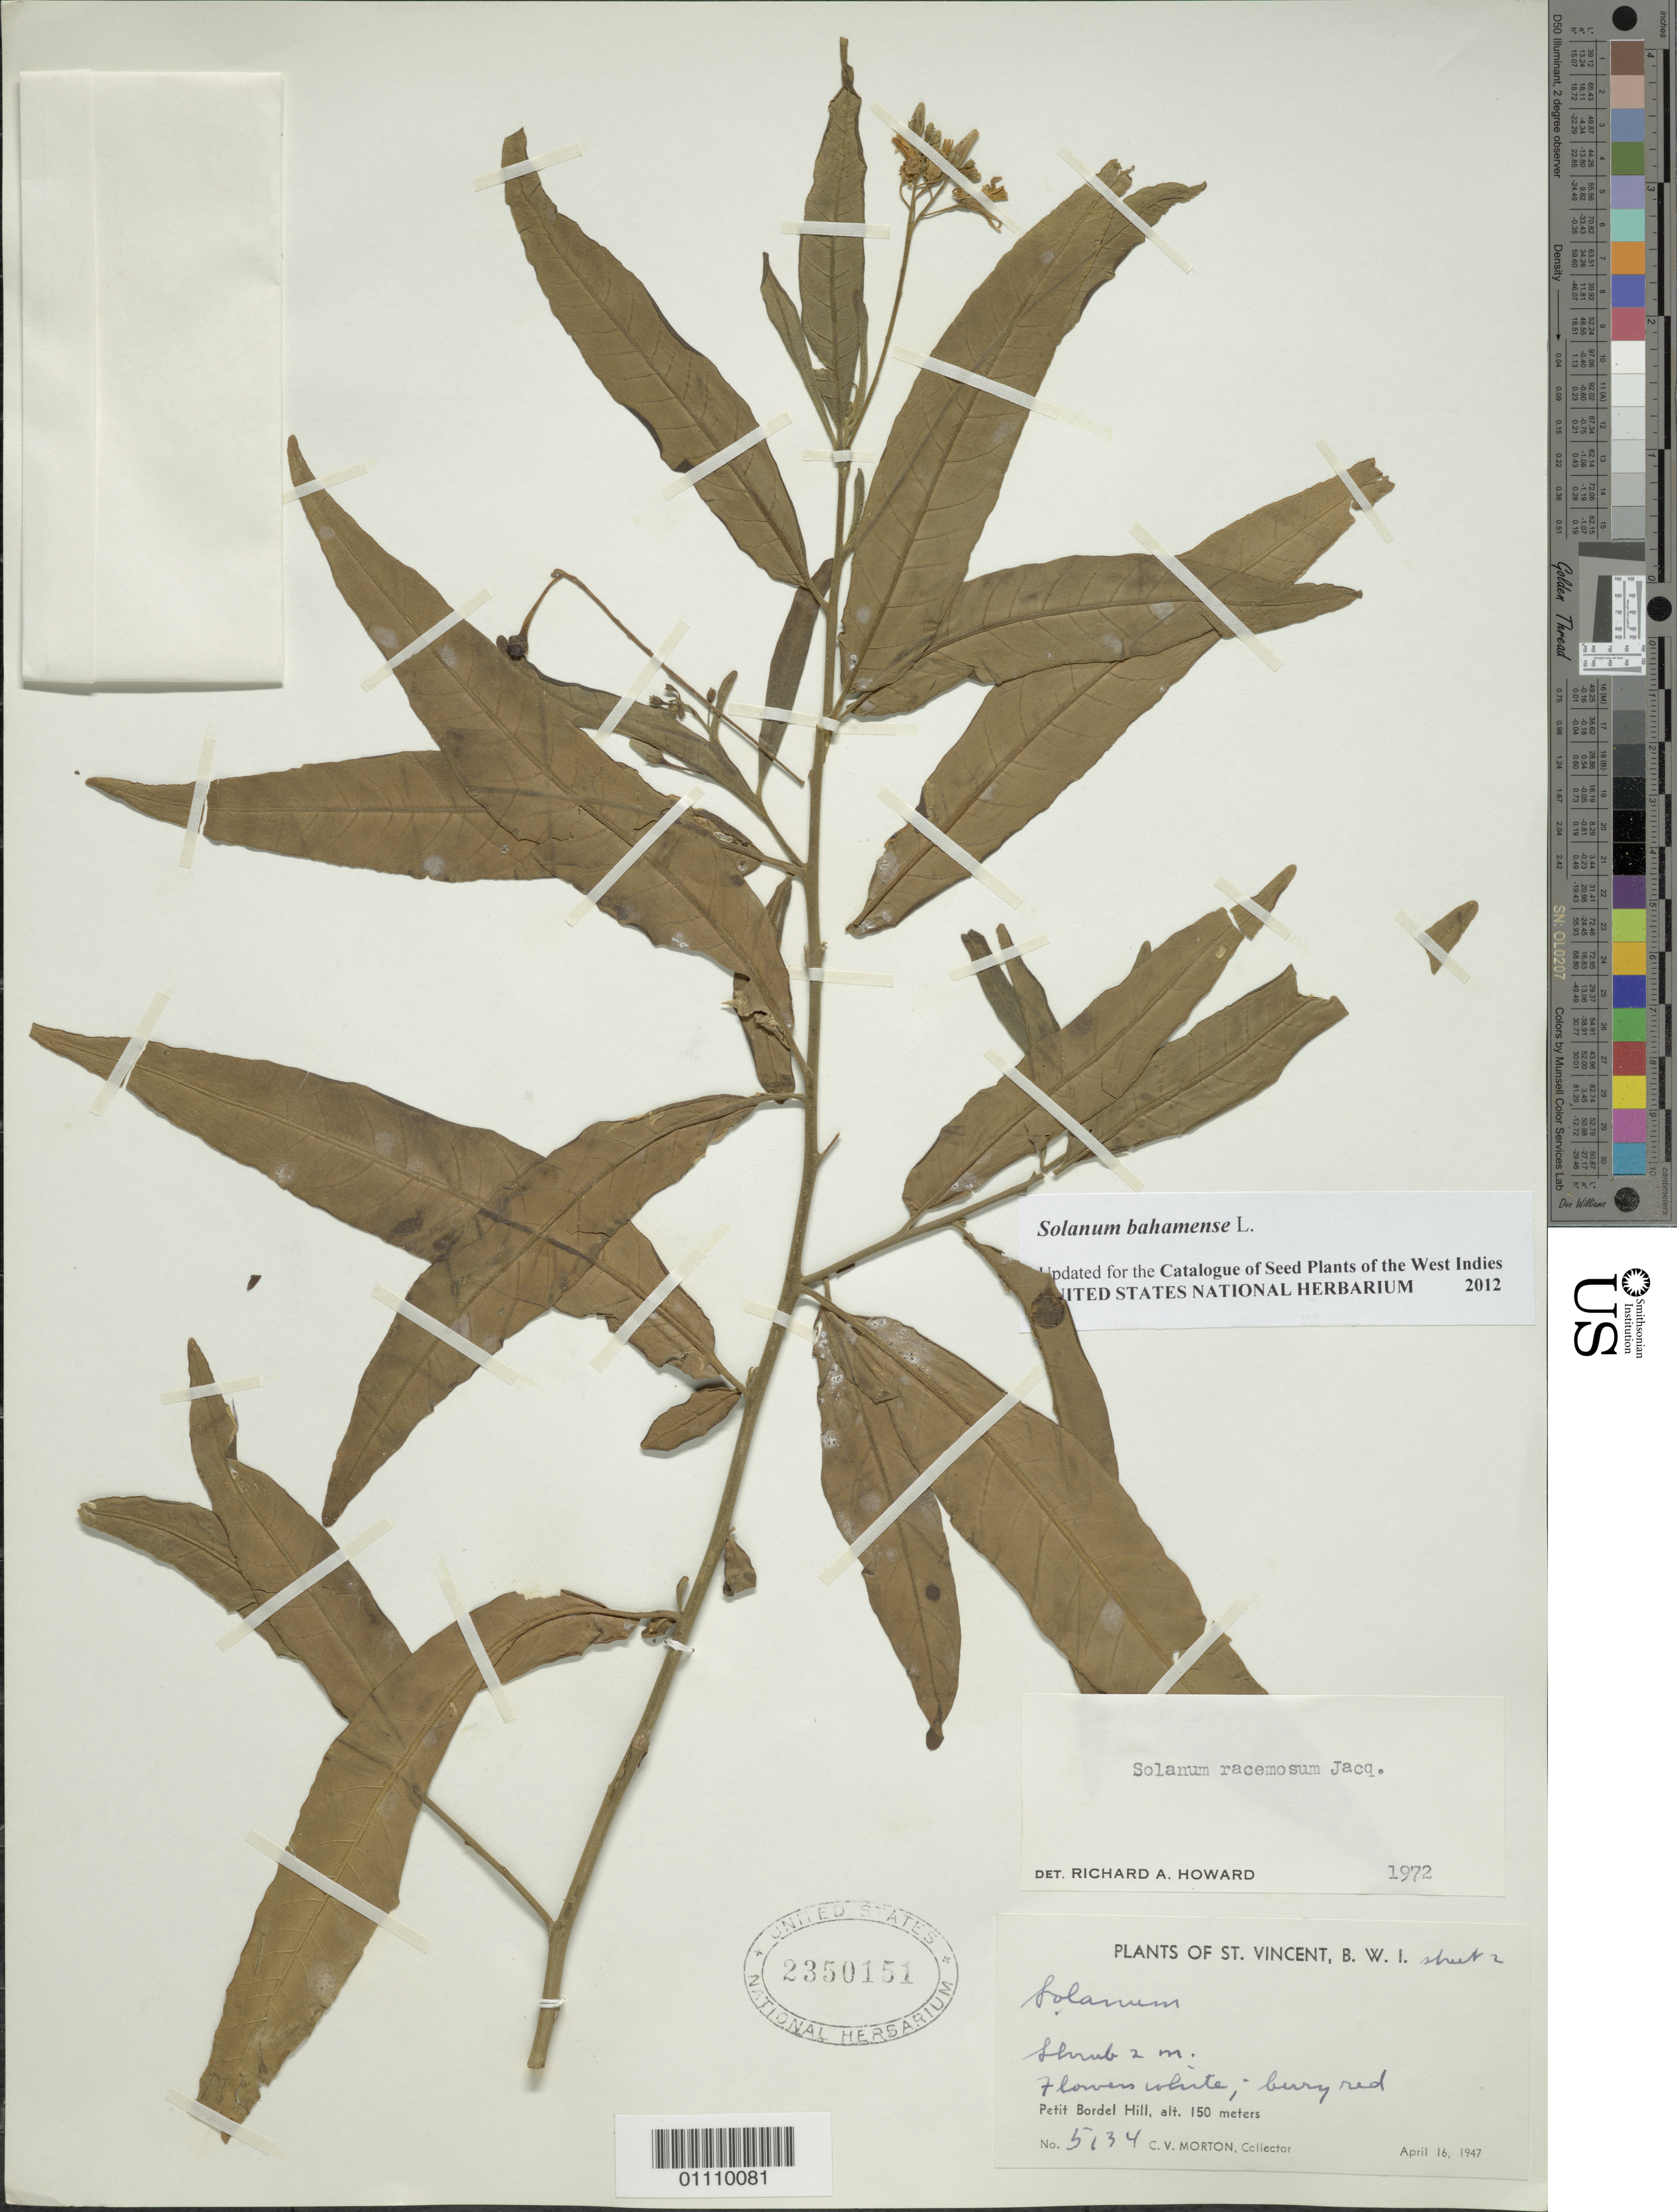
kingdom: Plantae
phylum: Tracheophyta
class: Magnoliopsida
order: Solanales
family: Solanaceae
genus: Solanum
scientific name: Solanum bahamense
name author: L.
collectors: C. V. Morton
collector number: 5134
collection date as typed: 16 Apr 1947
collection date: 1947-04-16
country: St. Vincent - Grenadines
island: St. Vincent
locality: Petit Bordel Hill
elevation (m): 150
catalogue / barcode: US 2350151